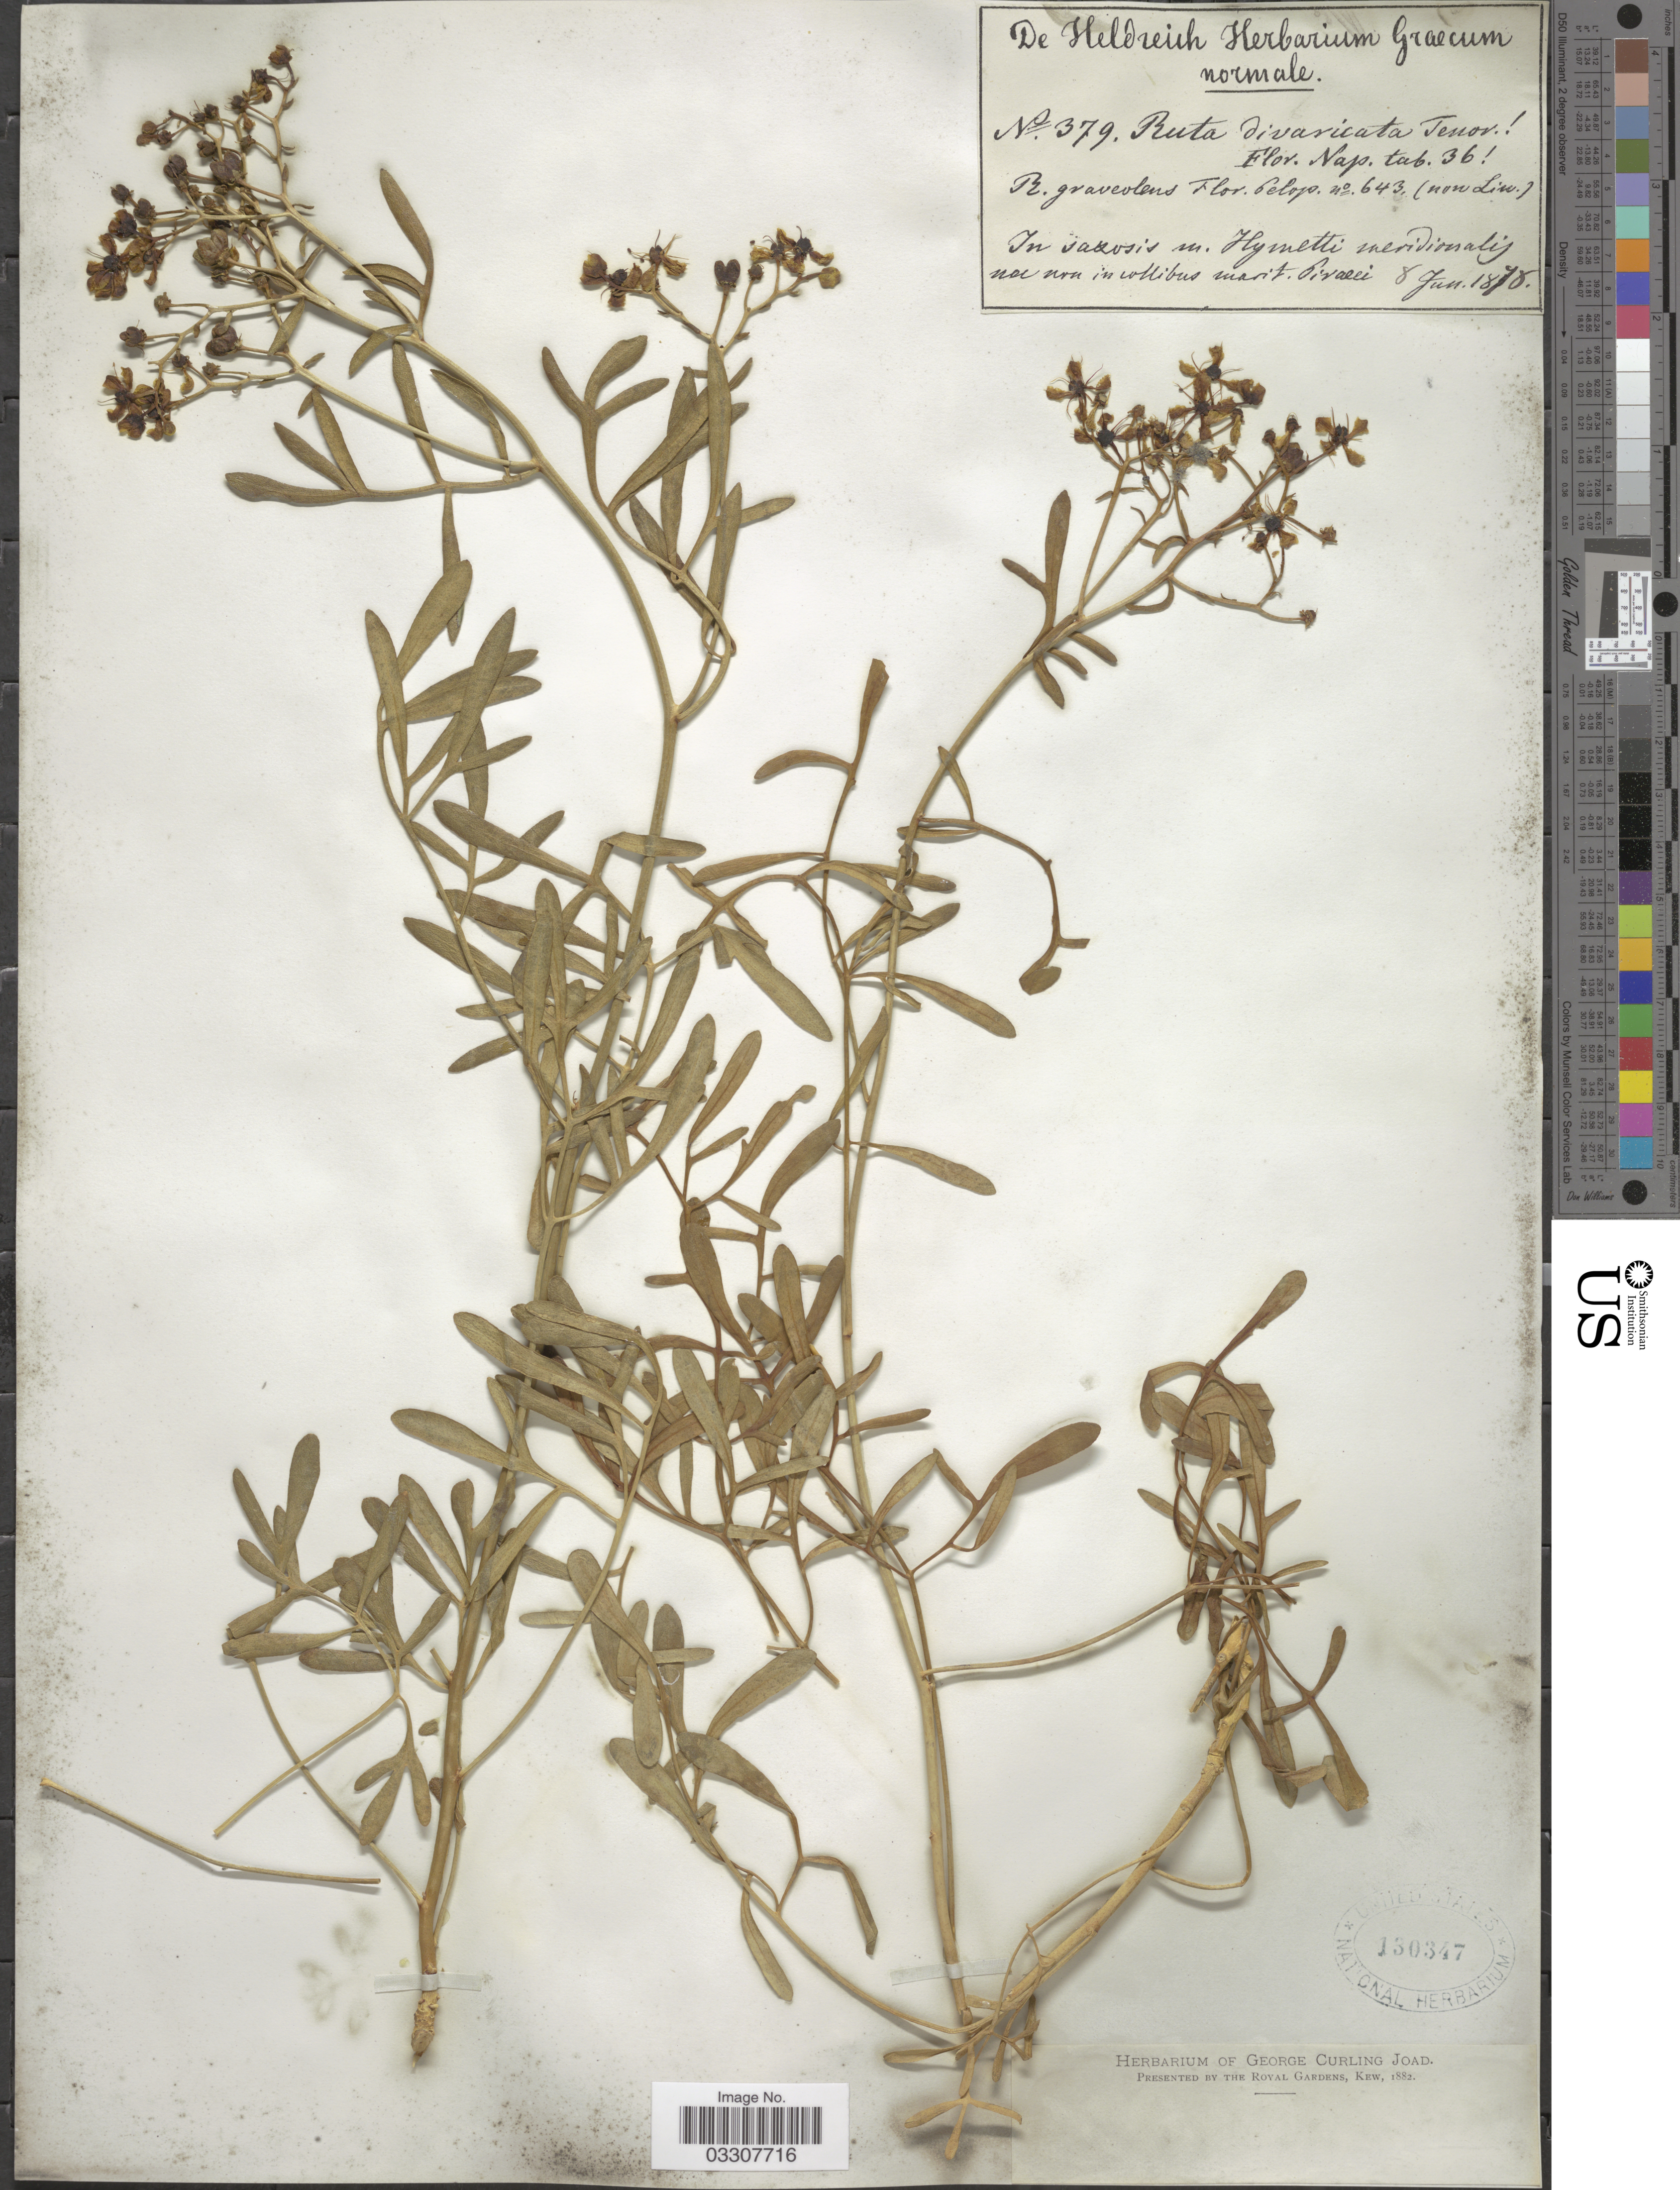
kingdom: Plantae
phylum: Tracheophyta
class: Magnoliopsida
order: Sapindales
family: Rutaceae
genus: Ruta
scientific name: Ruta graveolens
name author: L.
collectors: -. De Heldreich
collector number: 379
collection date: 1878-06-08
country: Greece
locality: In saxosis m. Hymetti meridionalis nec non in collibus marit. Piraeei.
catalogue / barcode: US 130347